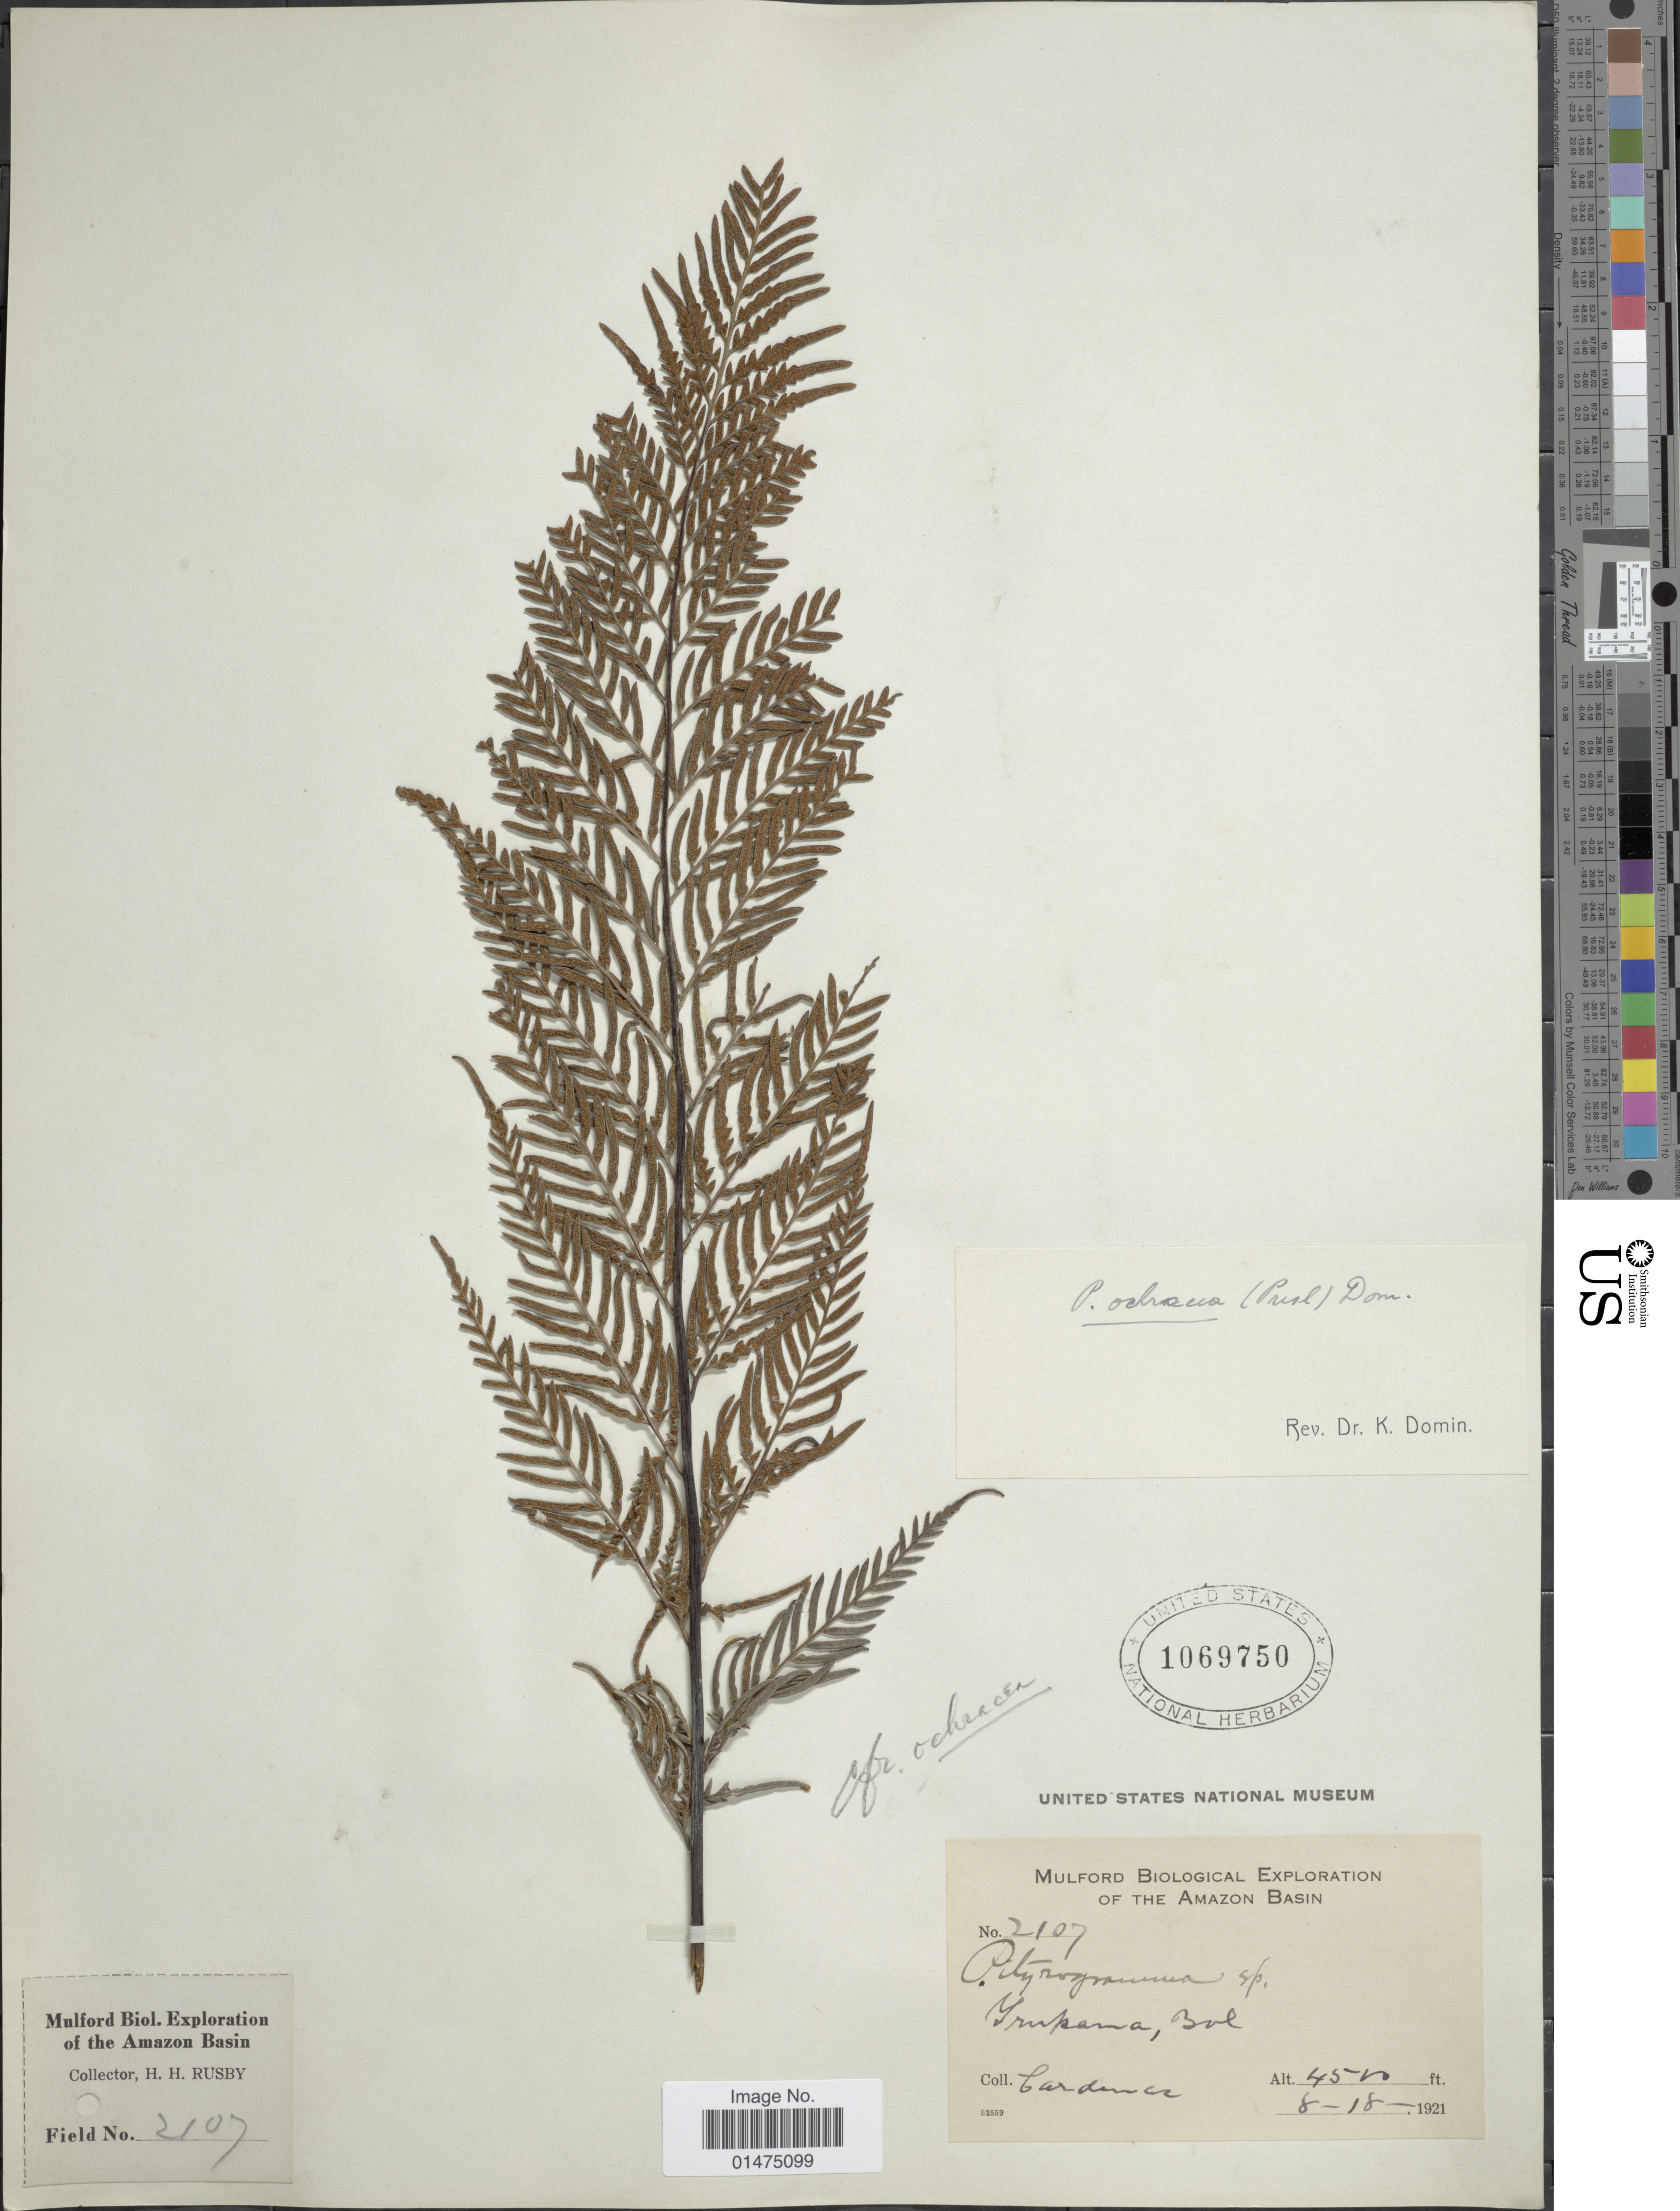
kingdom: Plantae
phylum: Tracheophyta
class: Polypodiopsida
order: Polypodiales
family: Pteridaceae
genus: Pityrogramma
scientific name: Pityrogramma ochracea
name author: (C. Presl) Domin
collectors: -. Gardener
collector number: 2107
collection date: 1921-08-18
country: Bolivia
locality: The Amazon Basin, Yrupana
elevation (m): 1372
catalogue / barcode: US 1069750